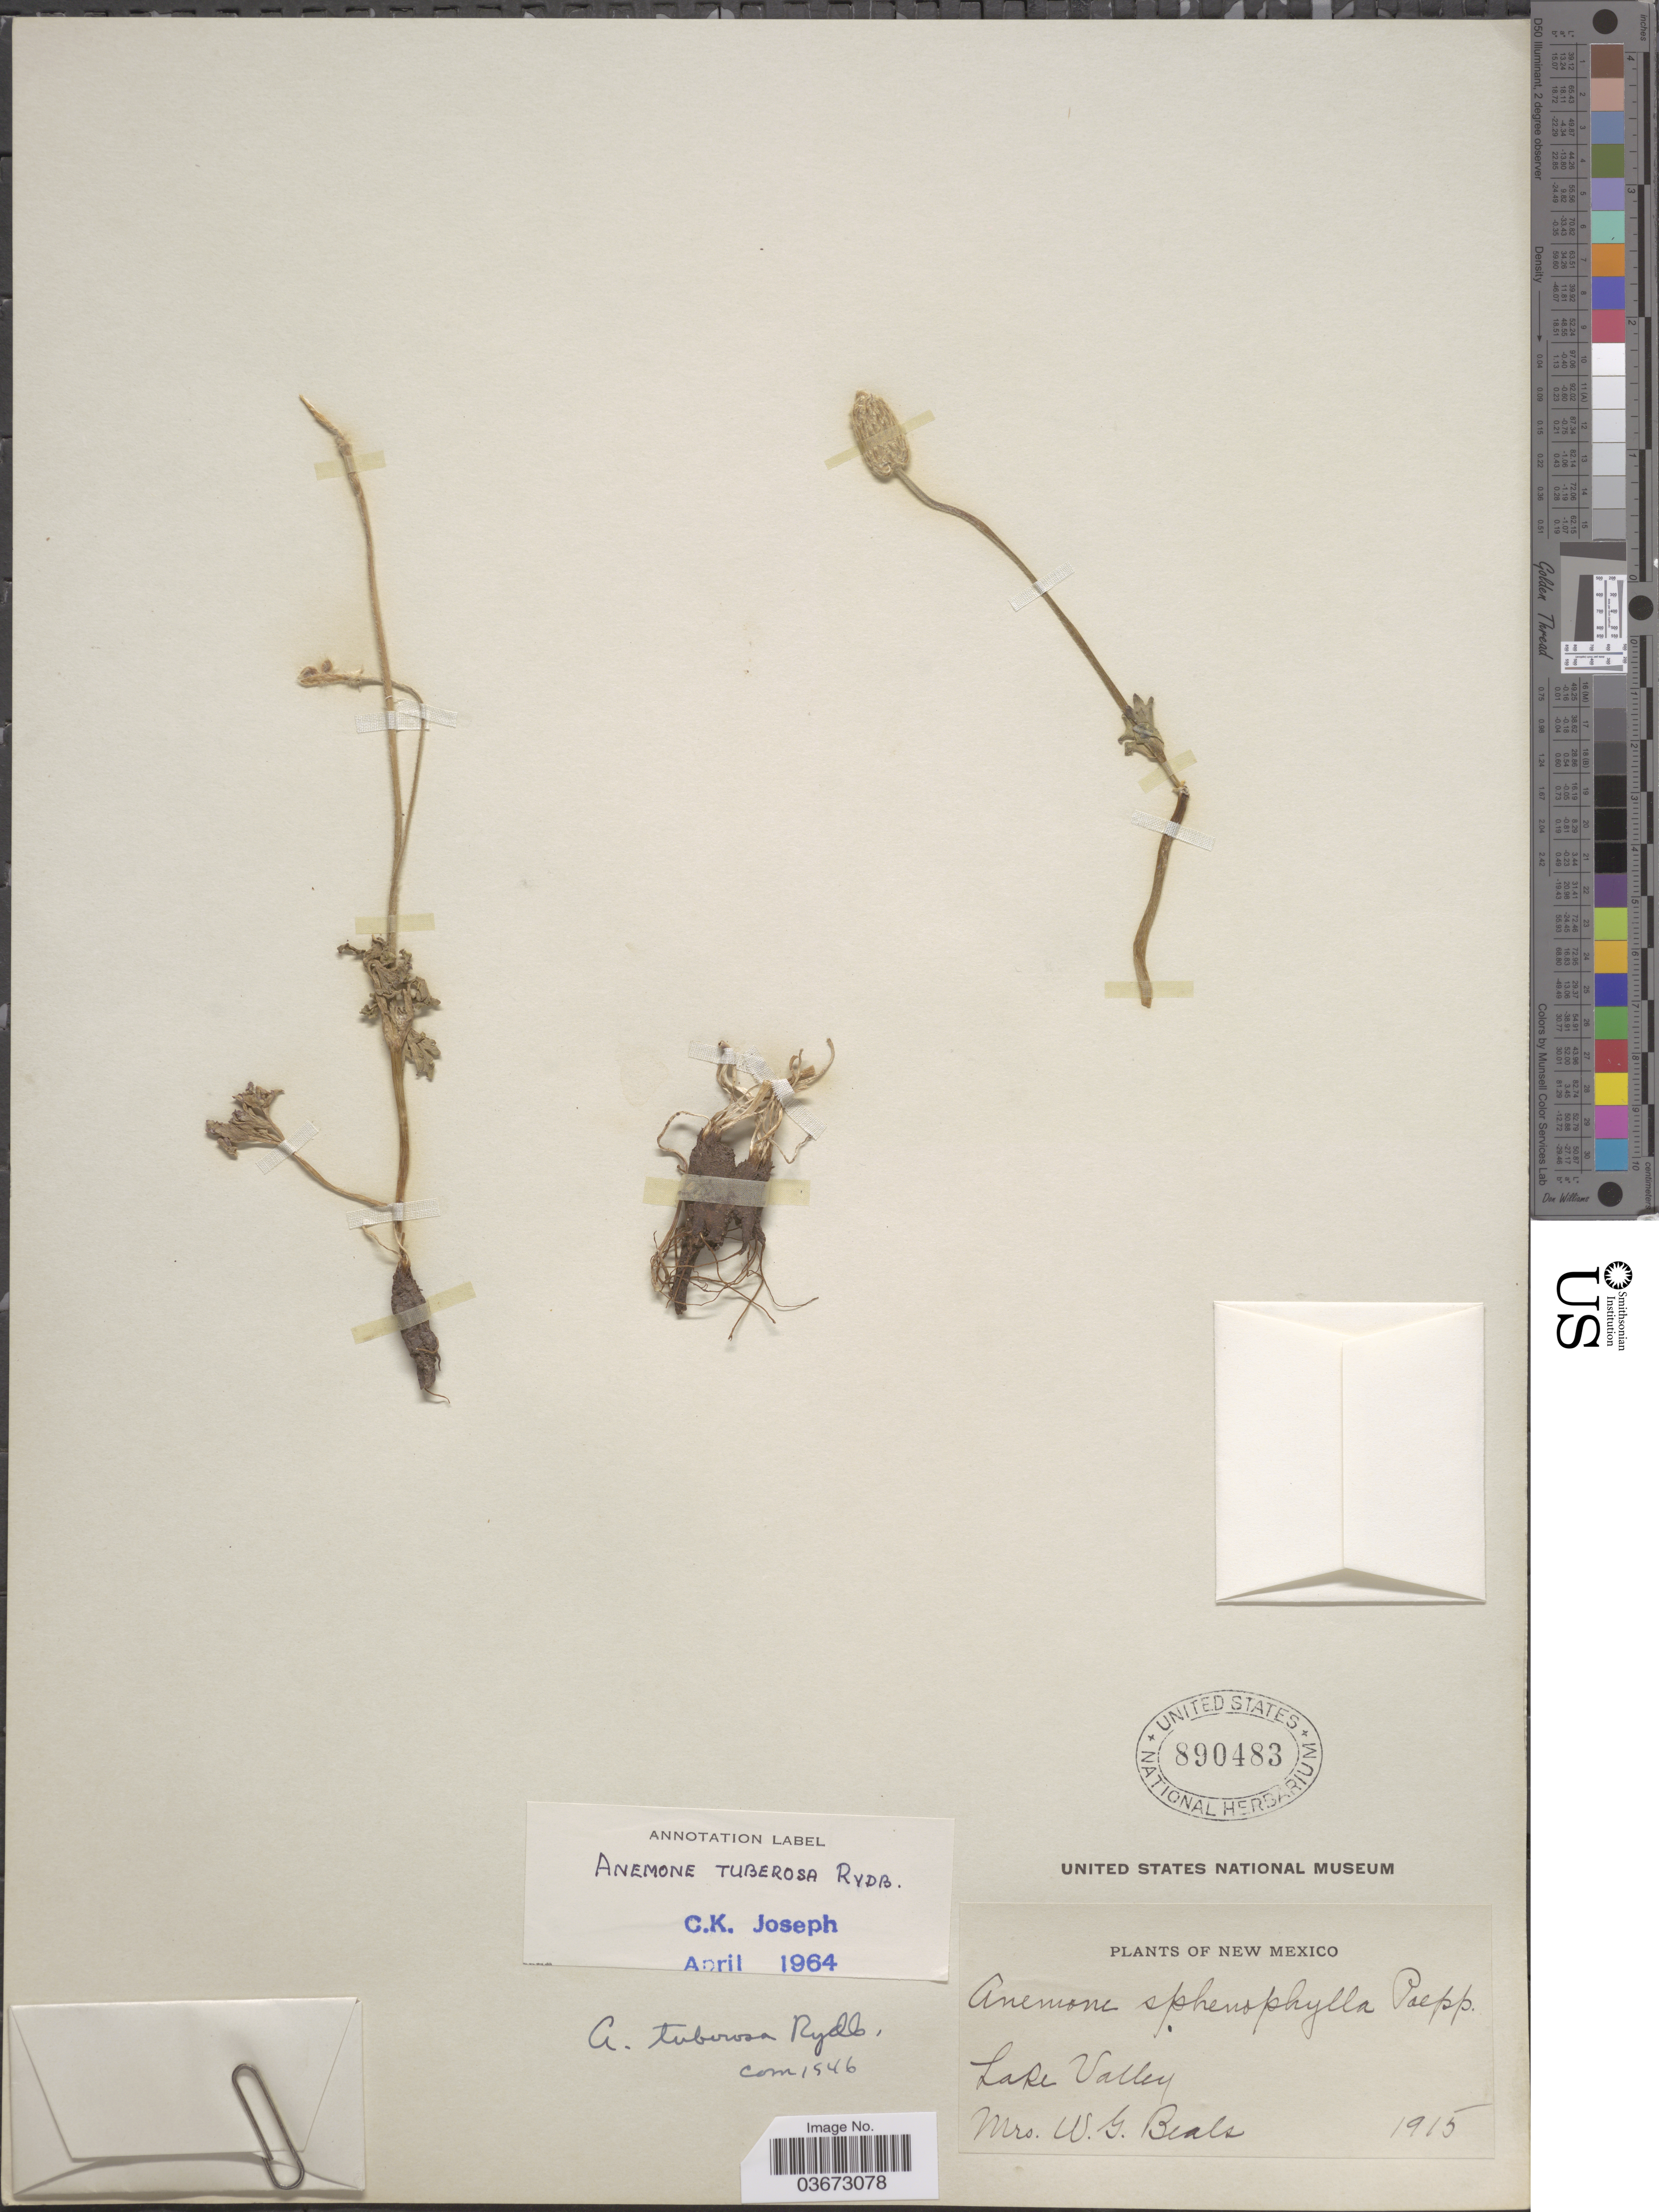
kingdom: Plantae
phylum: Tracheophyta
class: Magnoliopsida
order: Ranunculales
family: Ranunculaceae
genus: Anemone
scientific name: Anemone tuberosa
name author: Rydb.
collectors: Mrs. W. G. Beals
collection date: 1915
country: United States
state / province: New Mexico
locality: Lake Valley.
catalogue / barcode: US 890483